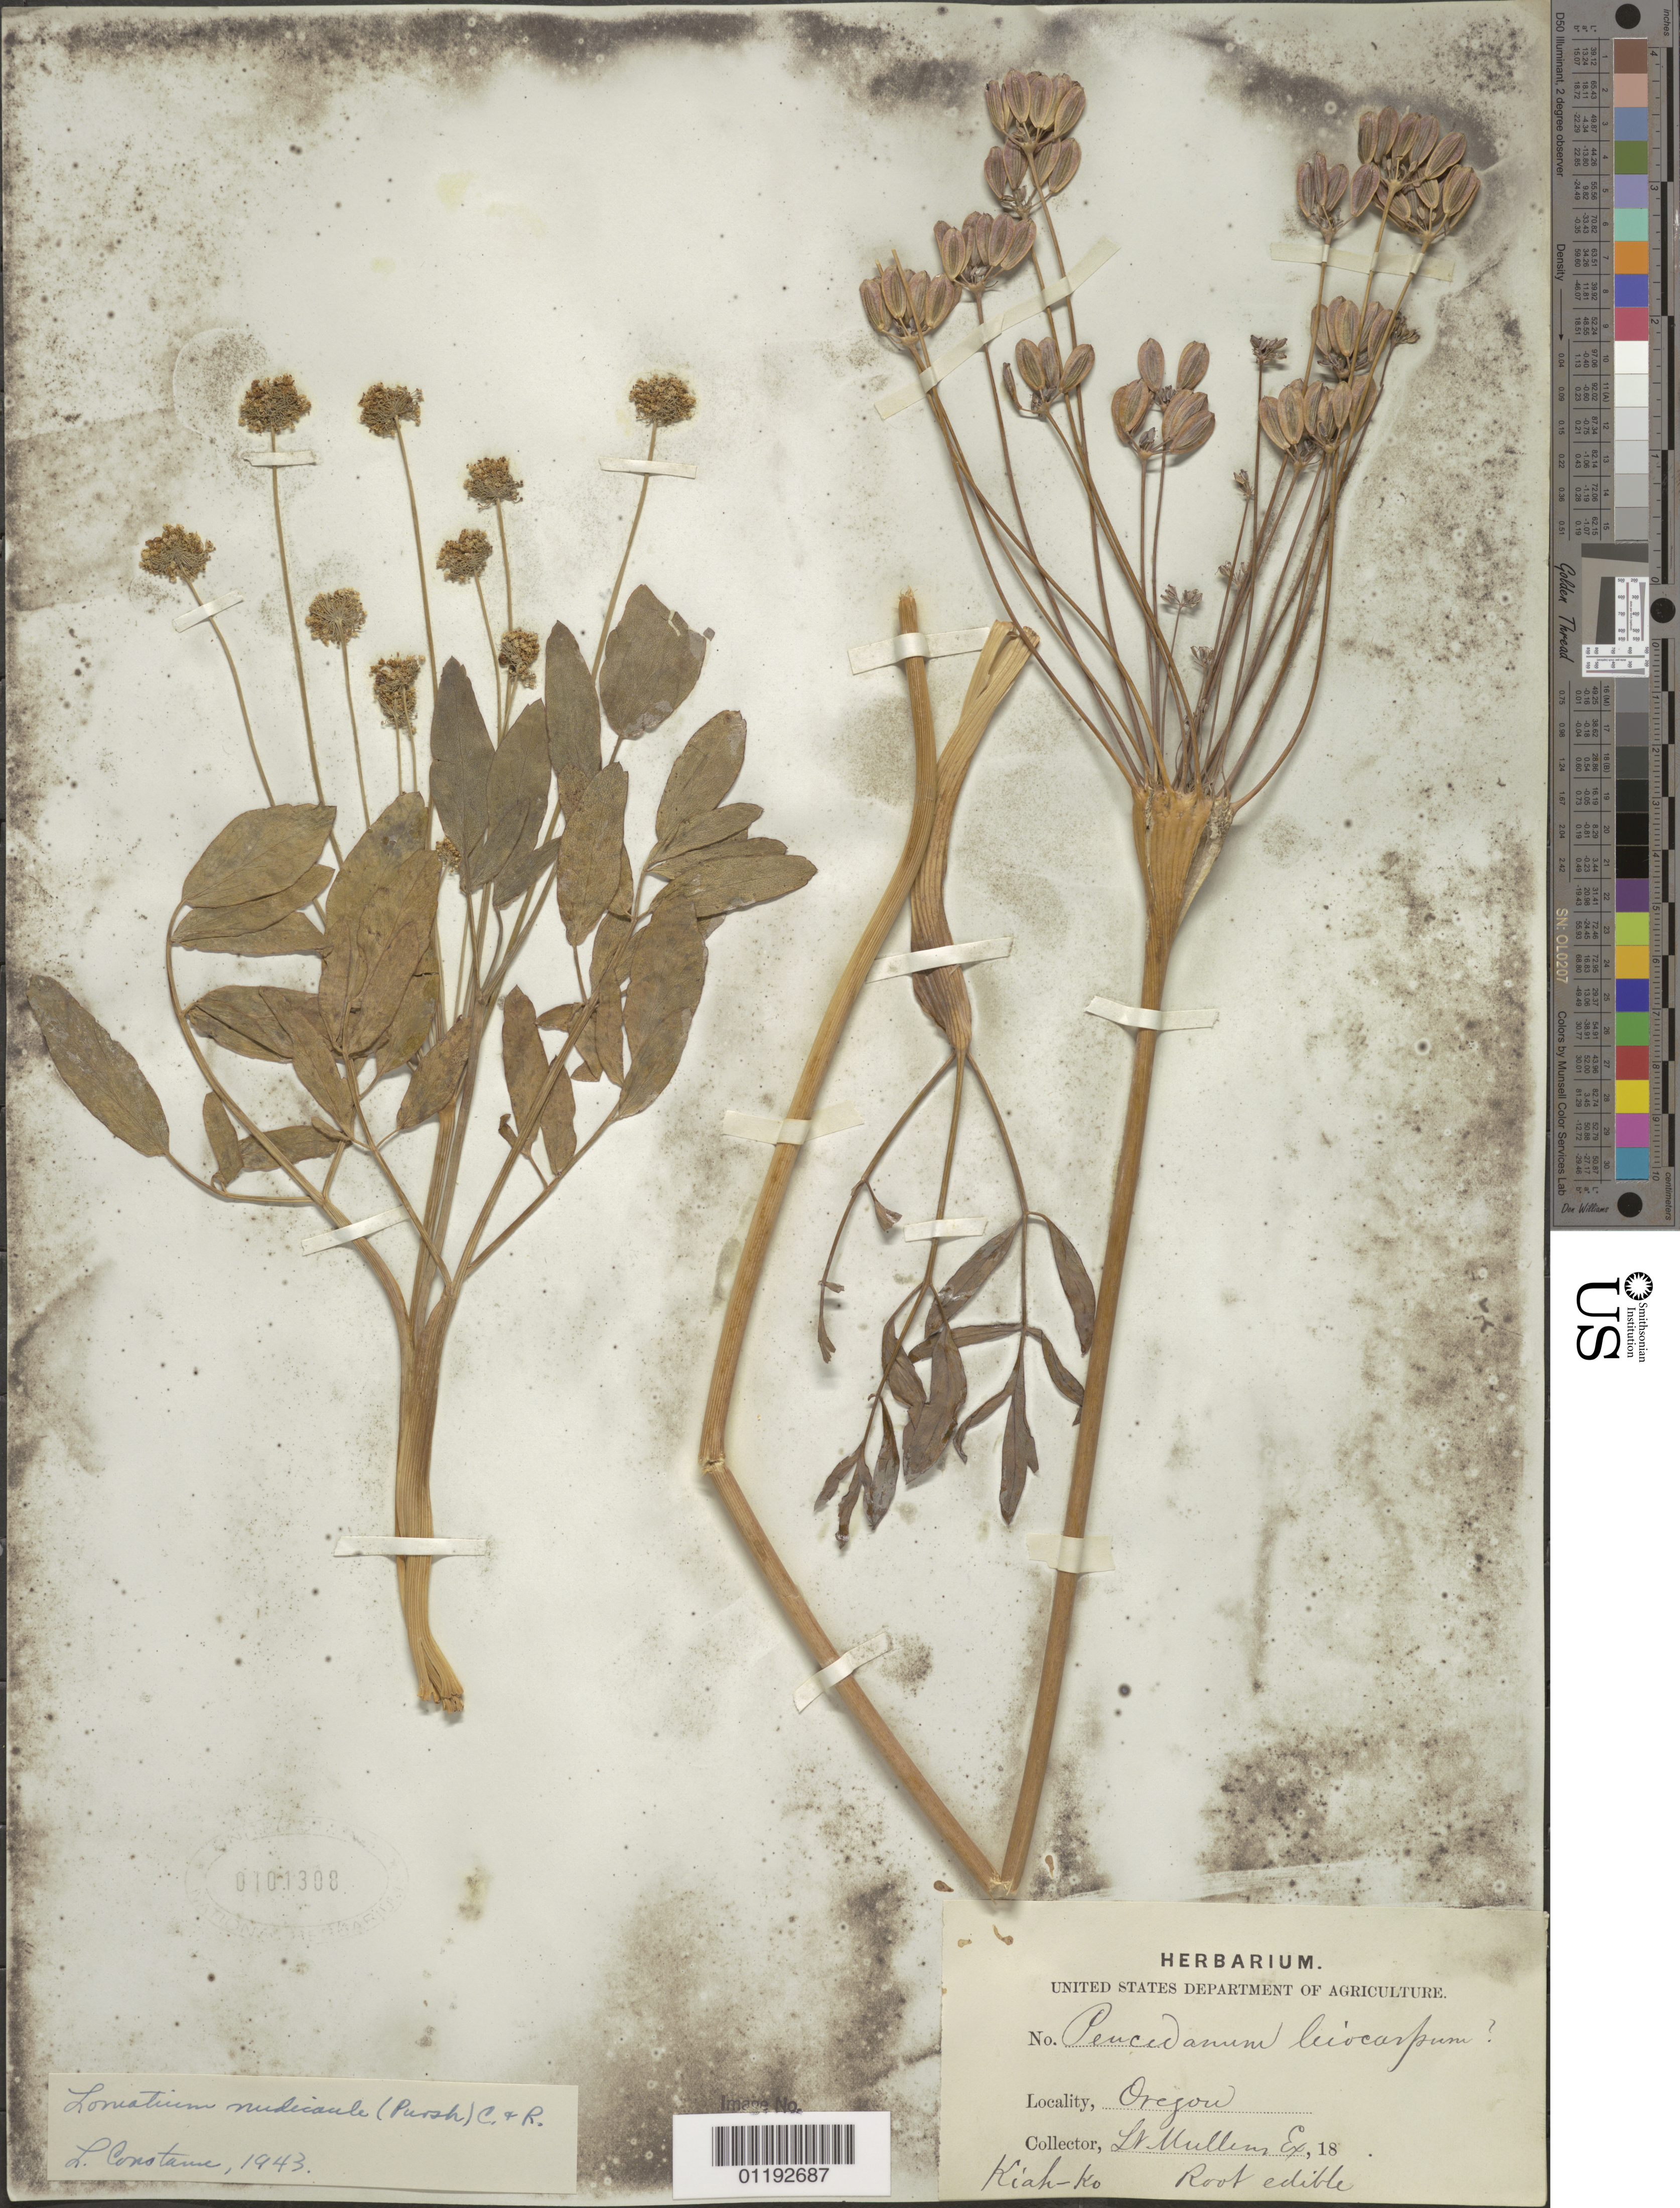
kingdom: Plantae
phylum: Tracheophyta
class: Magnoliopsida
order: Apiales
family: Apiaceae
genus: Lomatium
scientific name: Lomatium nudicaule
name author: (Pursh) J.M. Coult. & Rose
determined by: Constance, L., (UC), University of California Berkeley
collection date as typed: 18--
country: United States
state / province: Oregon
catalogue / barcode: US 101308